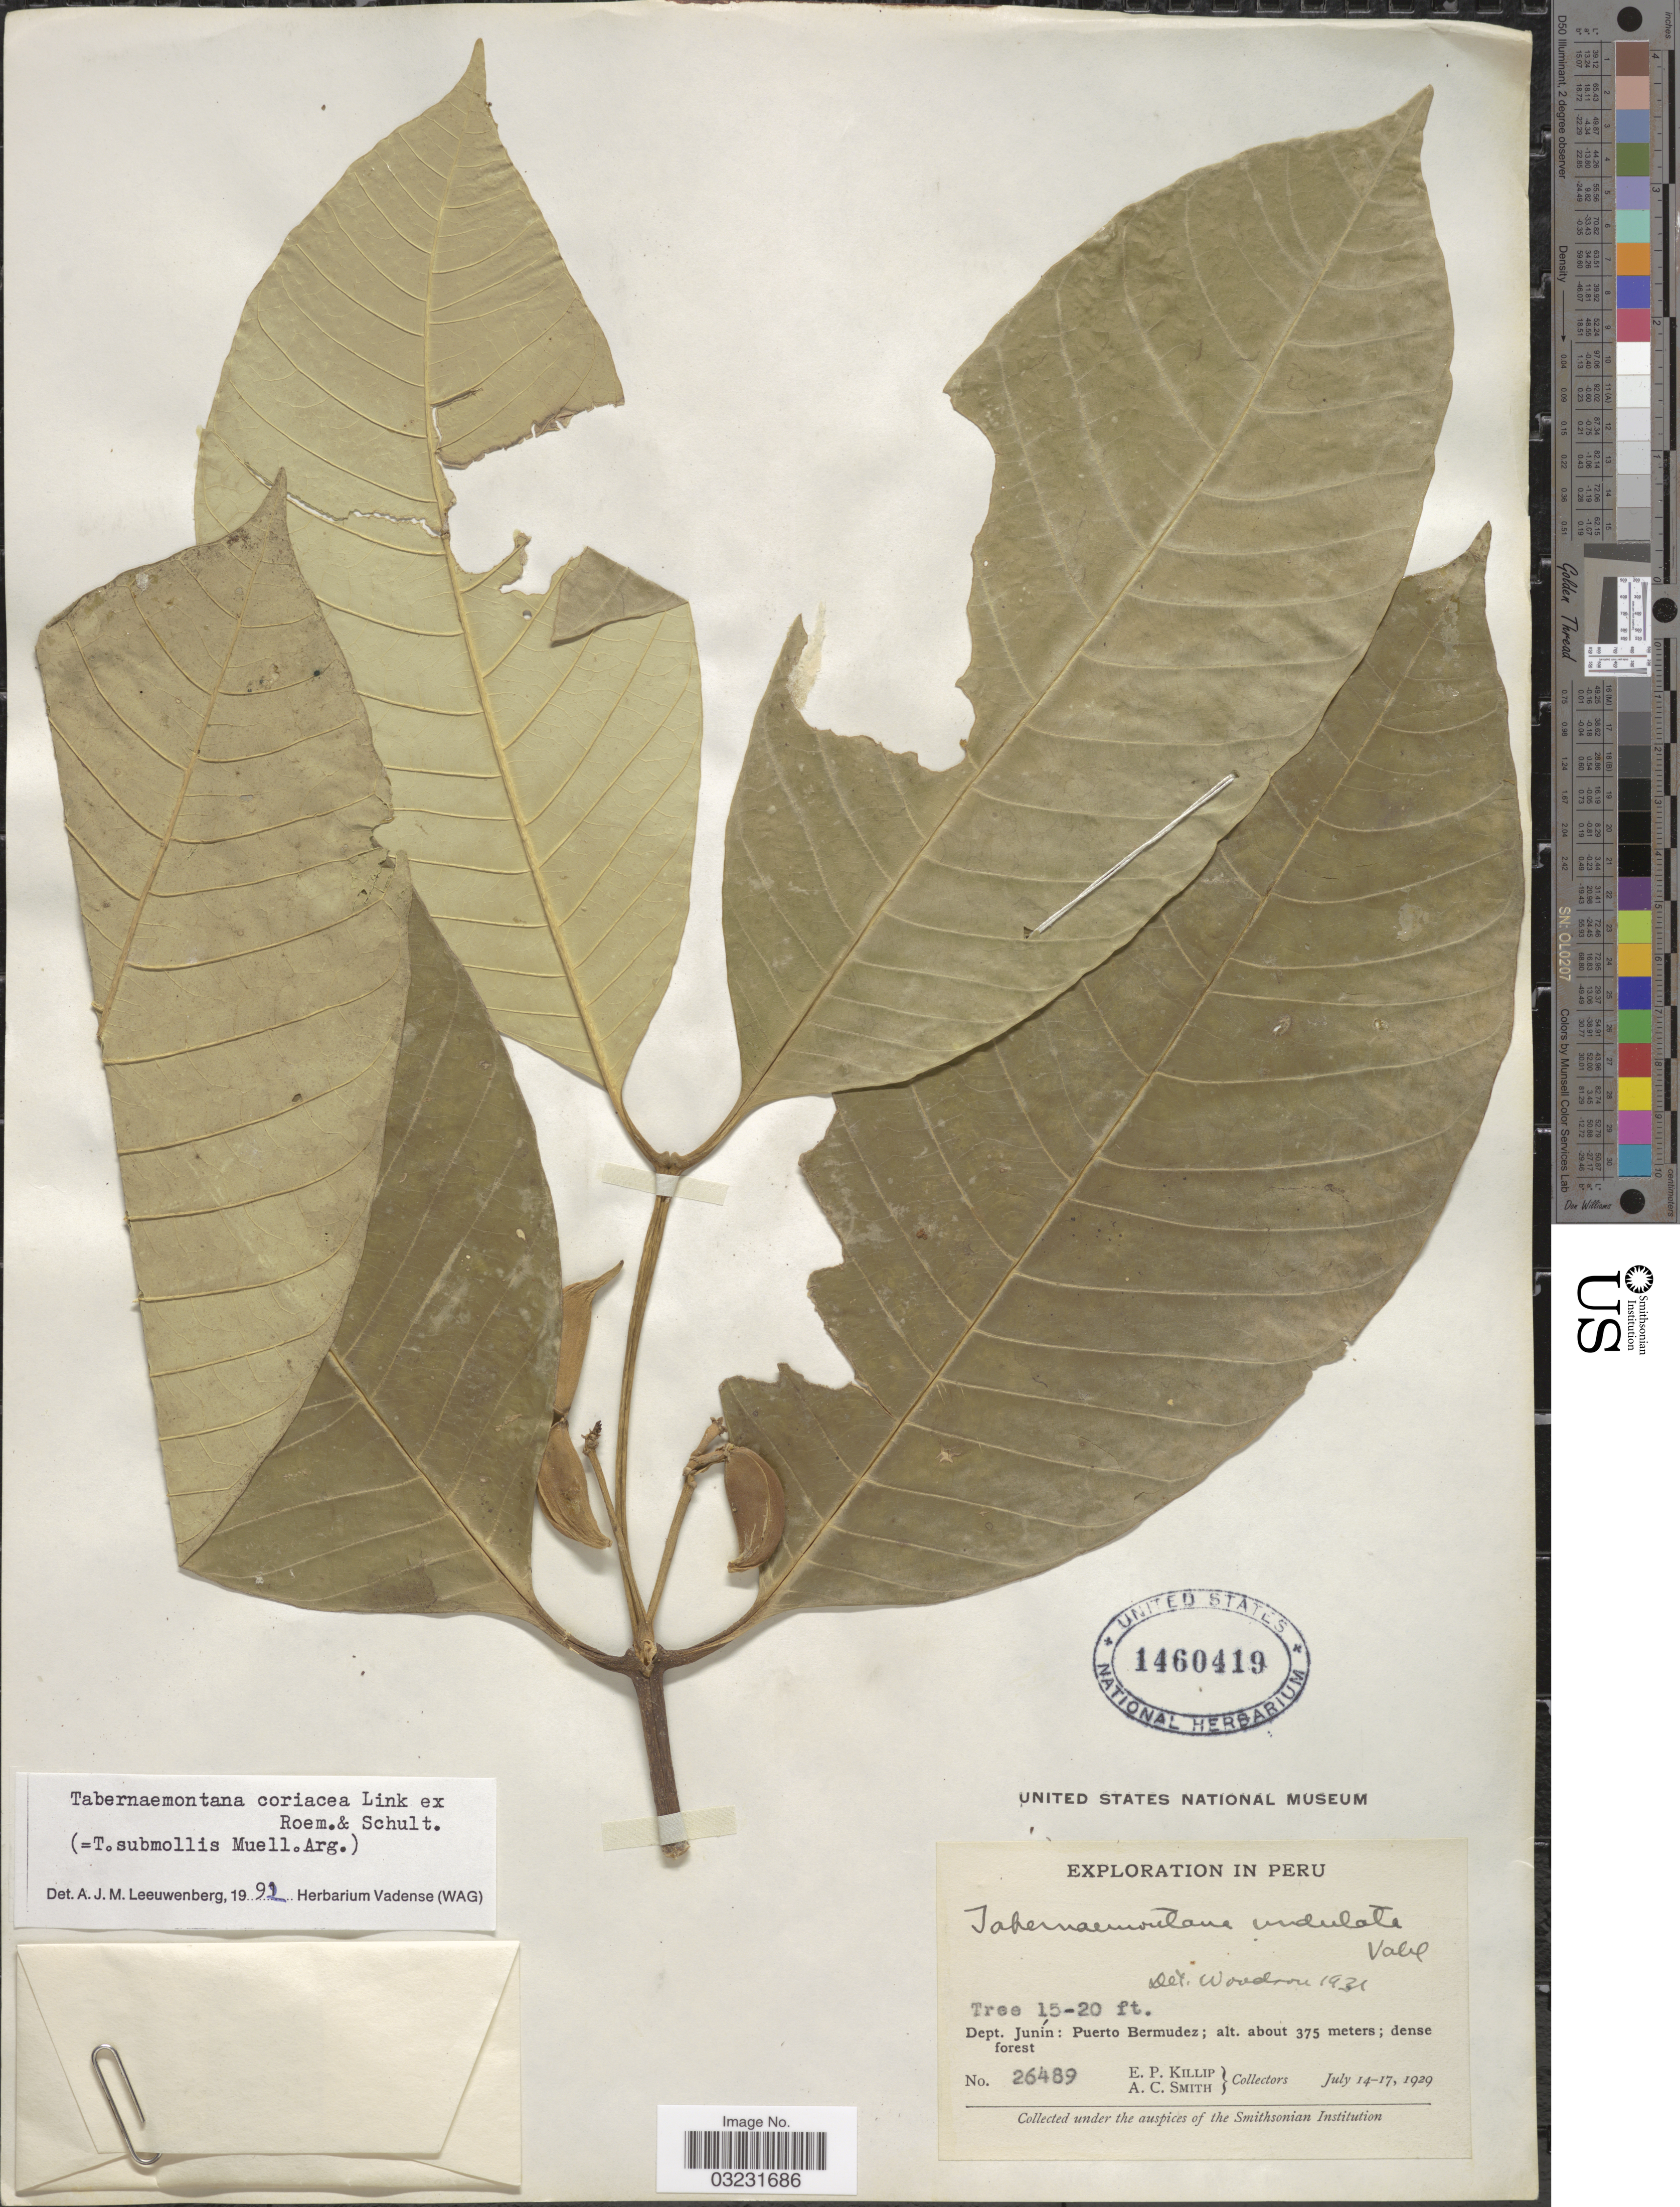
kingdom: Plantae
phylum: Tracheophyta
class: Magnoliopsida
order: Gentianales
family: Apocynaceae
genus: Tabernaemontana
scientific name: Tabernaemontana coriacea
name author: Link ex Roem. & Schult.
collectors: E. P. Killip & A. C. Smith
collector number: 26489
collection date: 1929-07-14/1929-07-17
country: Peru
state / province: Junín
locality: Puerto Bermudez.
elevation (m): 375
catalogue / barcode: US 1460419